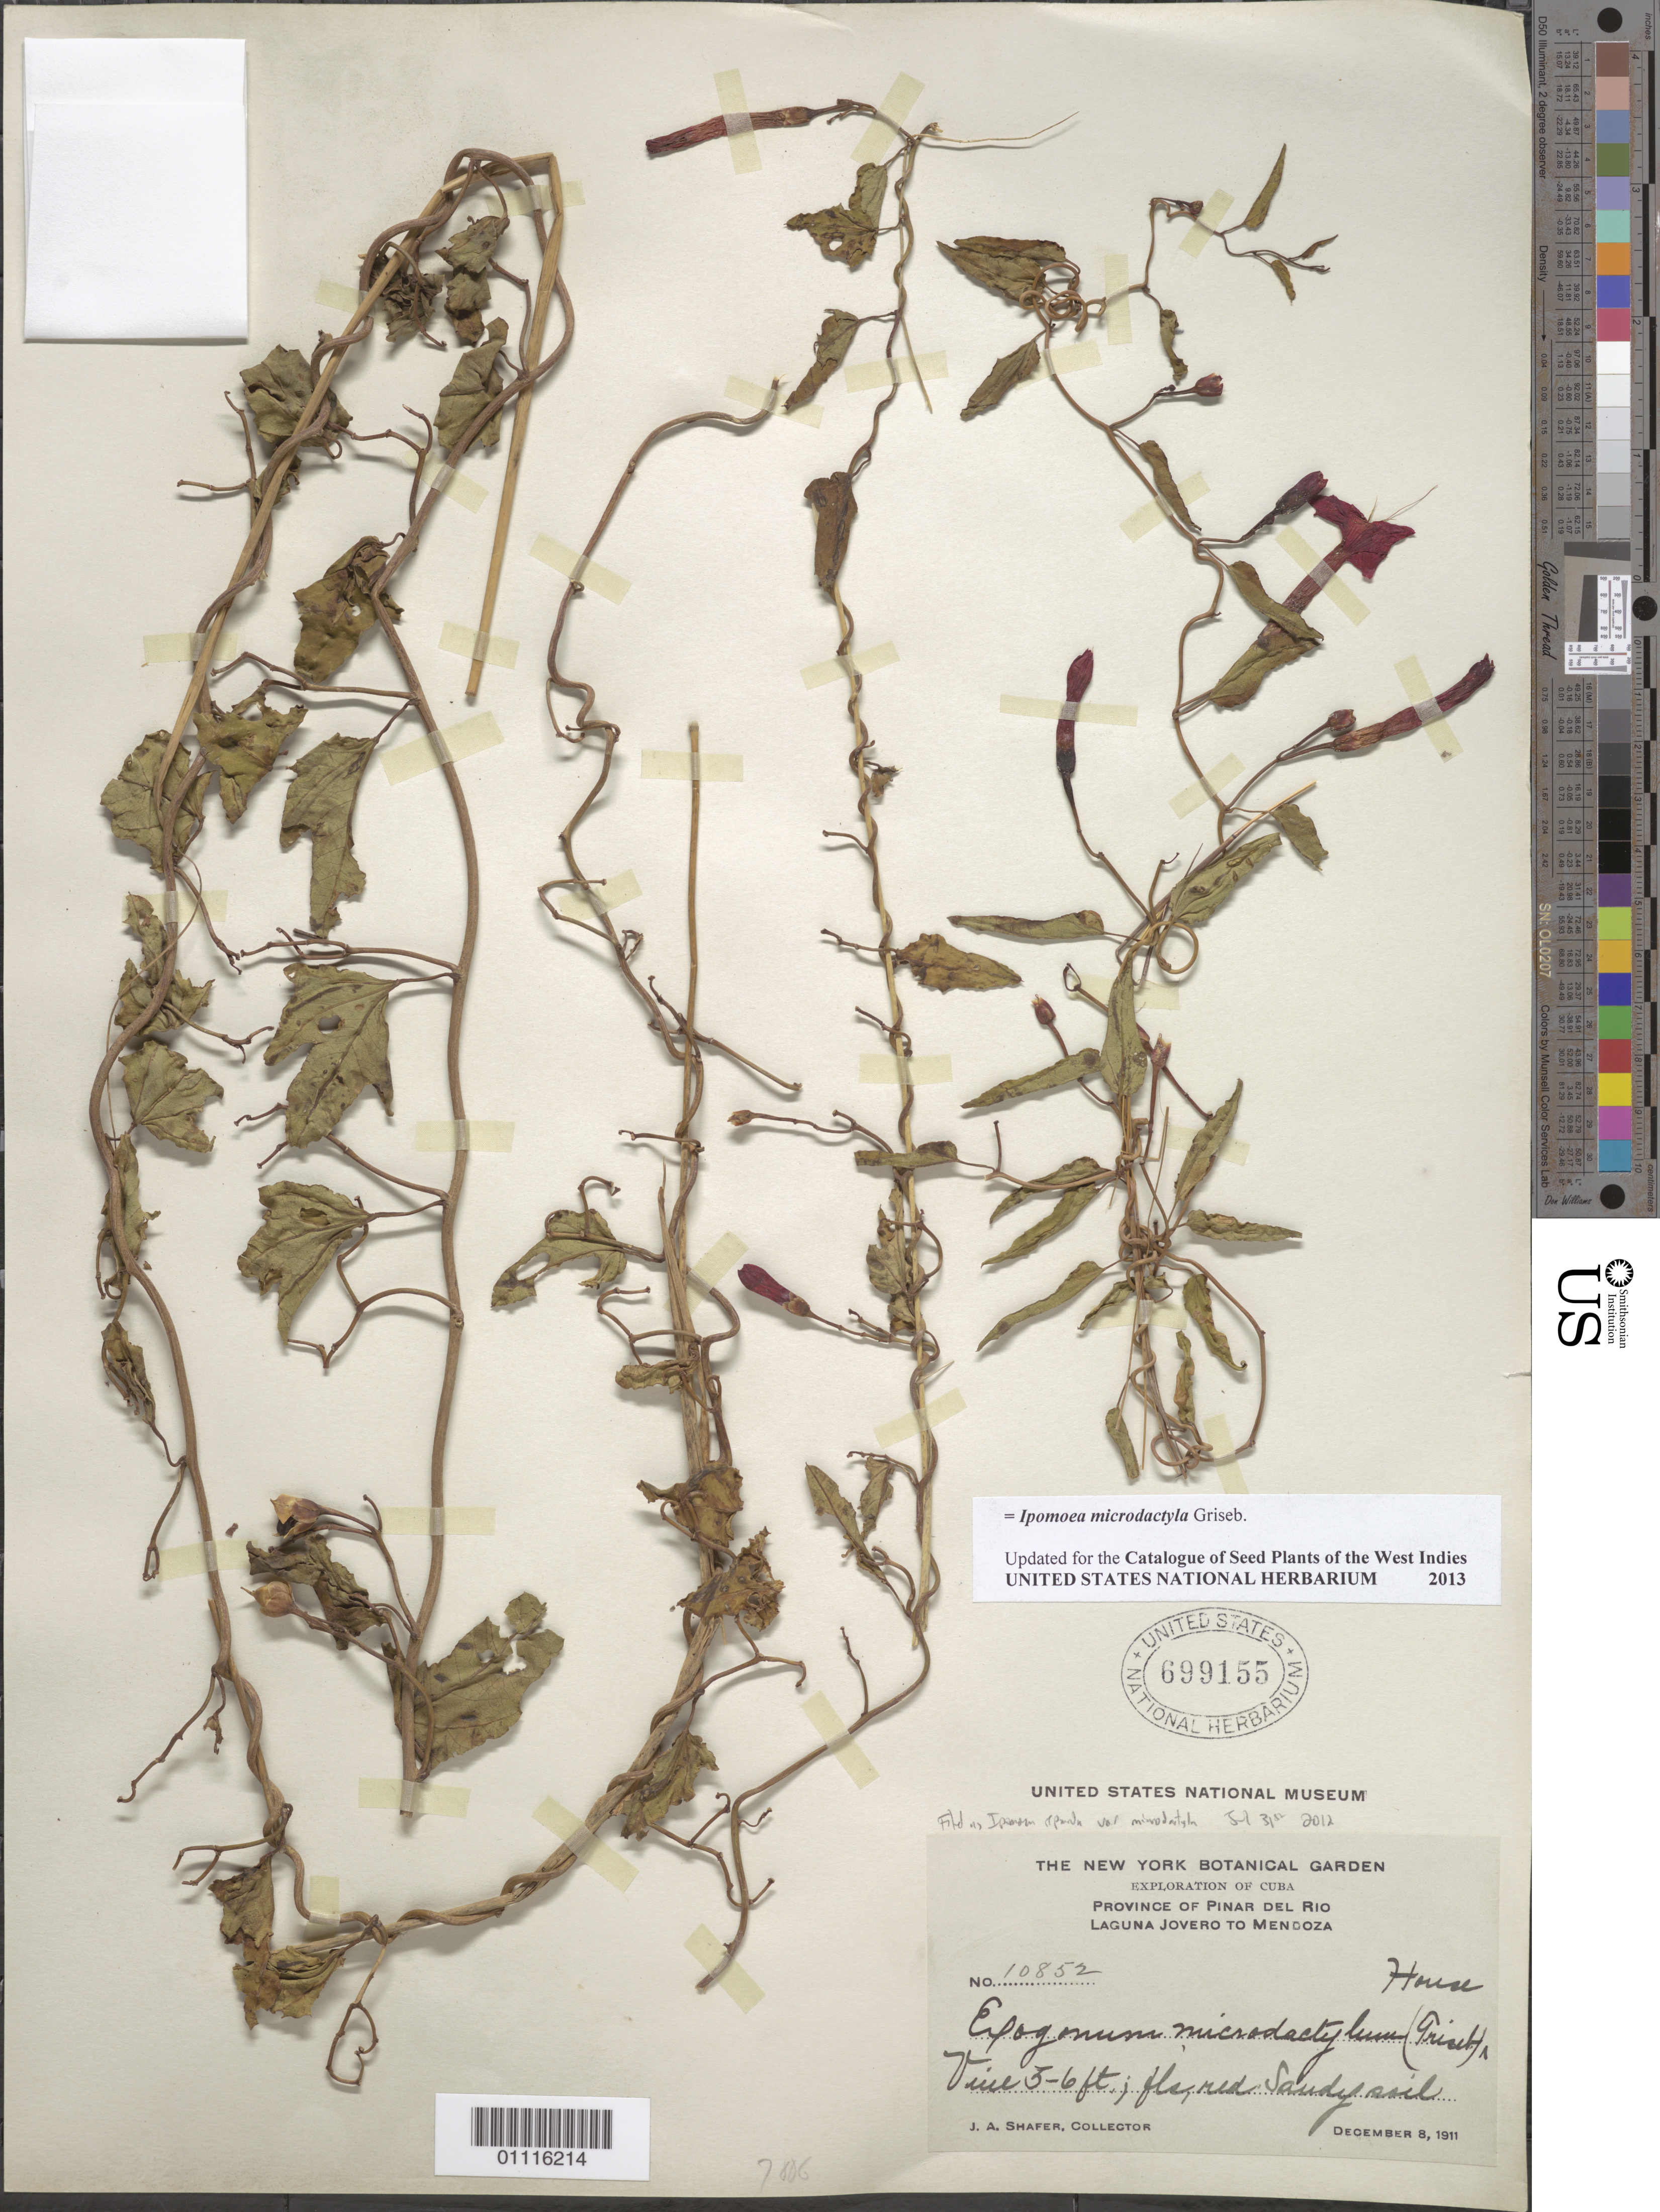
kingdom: Plantae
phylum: Tracheophyta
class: Magnoliopsida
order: Solanales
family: Convolvulaceae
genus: Ipomoea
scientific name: Ipomoea microdactyla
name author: Griseb.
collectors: J. A. Shafer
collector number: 10852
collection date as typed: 08 Dec 1911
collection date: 1911-12-08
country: Cuba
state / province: Pinar del Rio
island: Cuba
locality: Laguna Jovero to Mendoza Vine 3-6 ft; fls red sandy soil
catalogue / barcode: US 699155